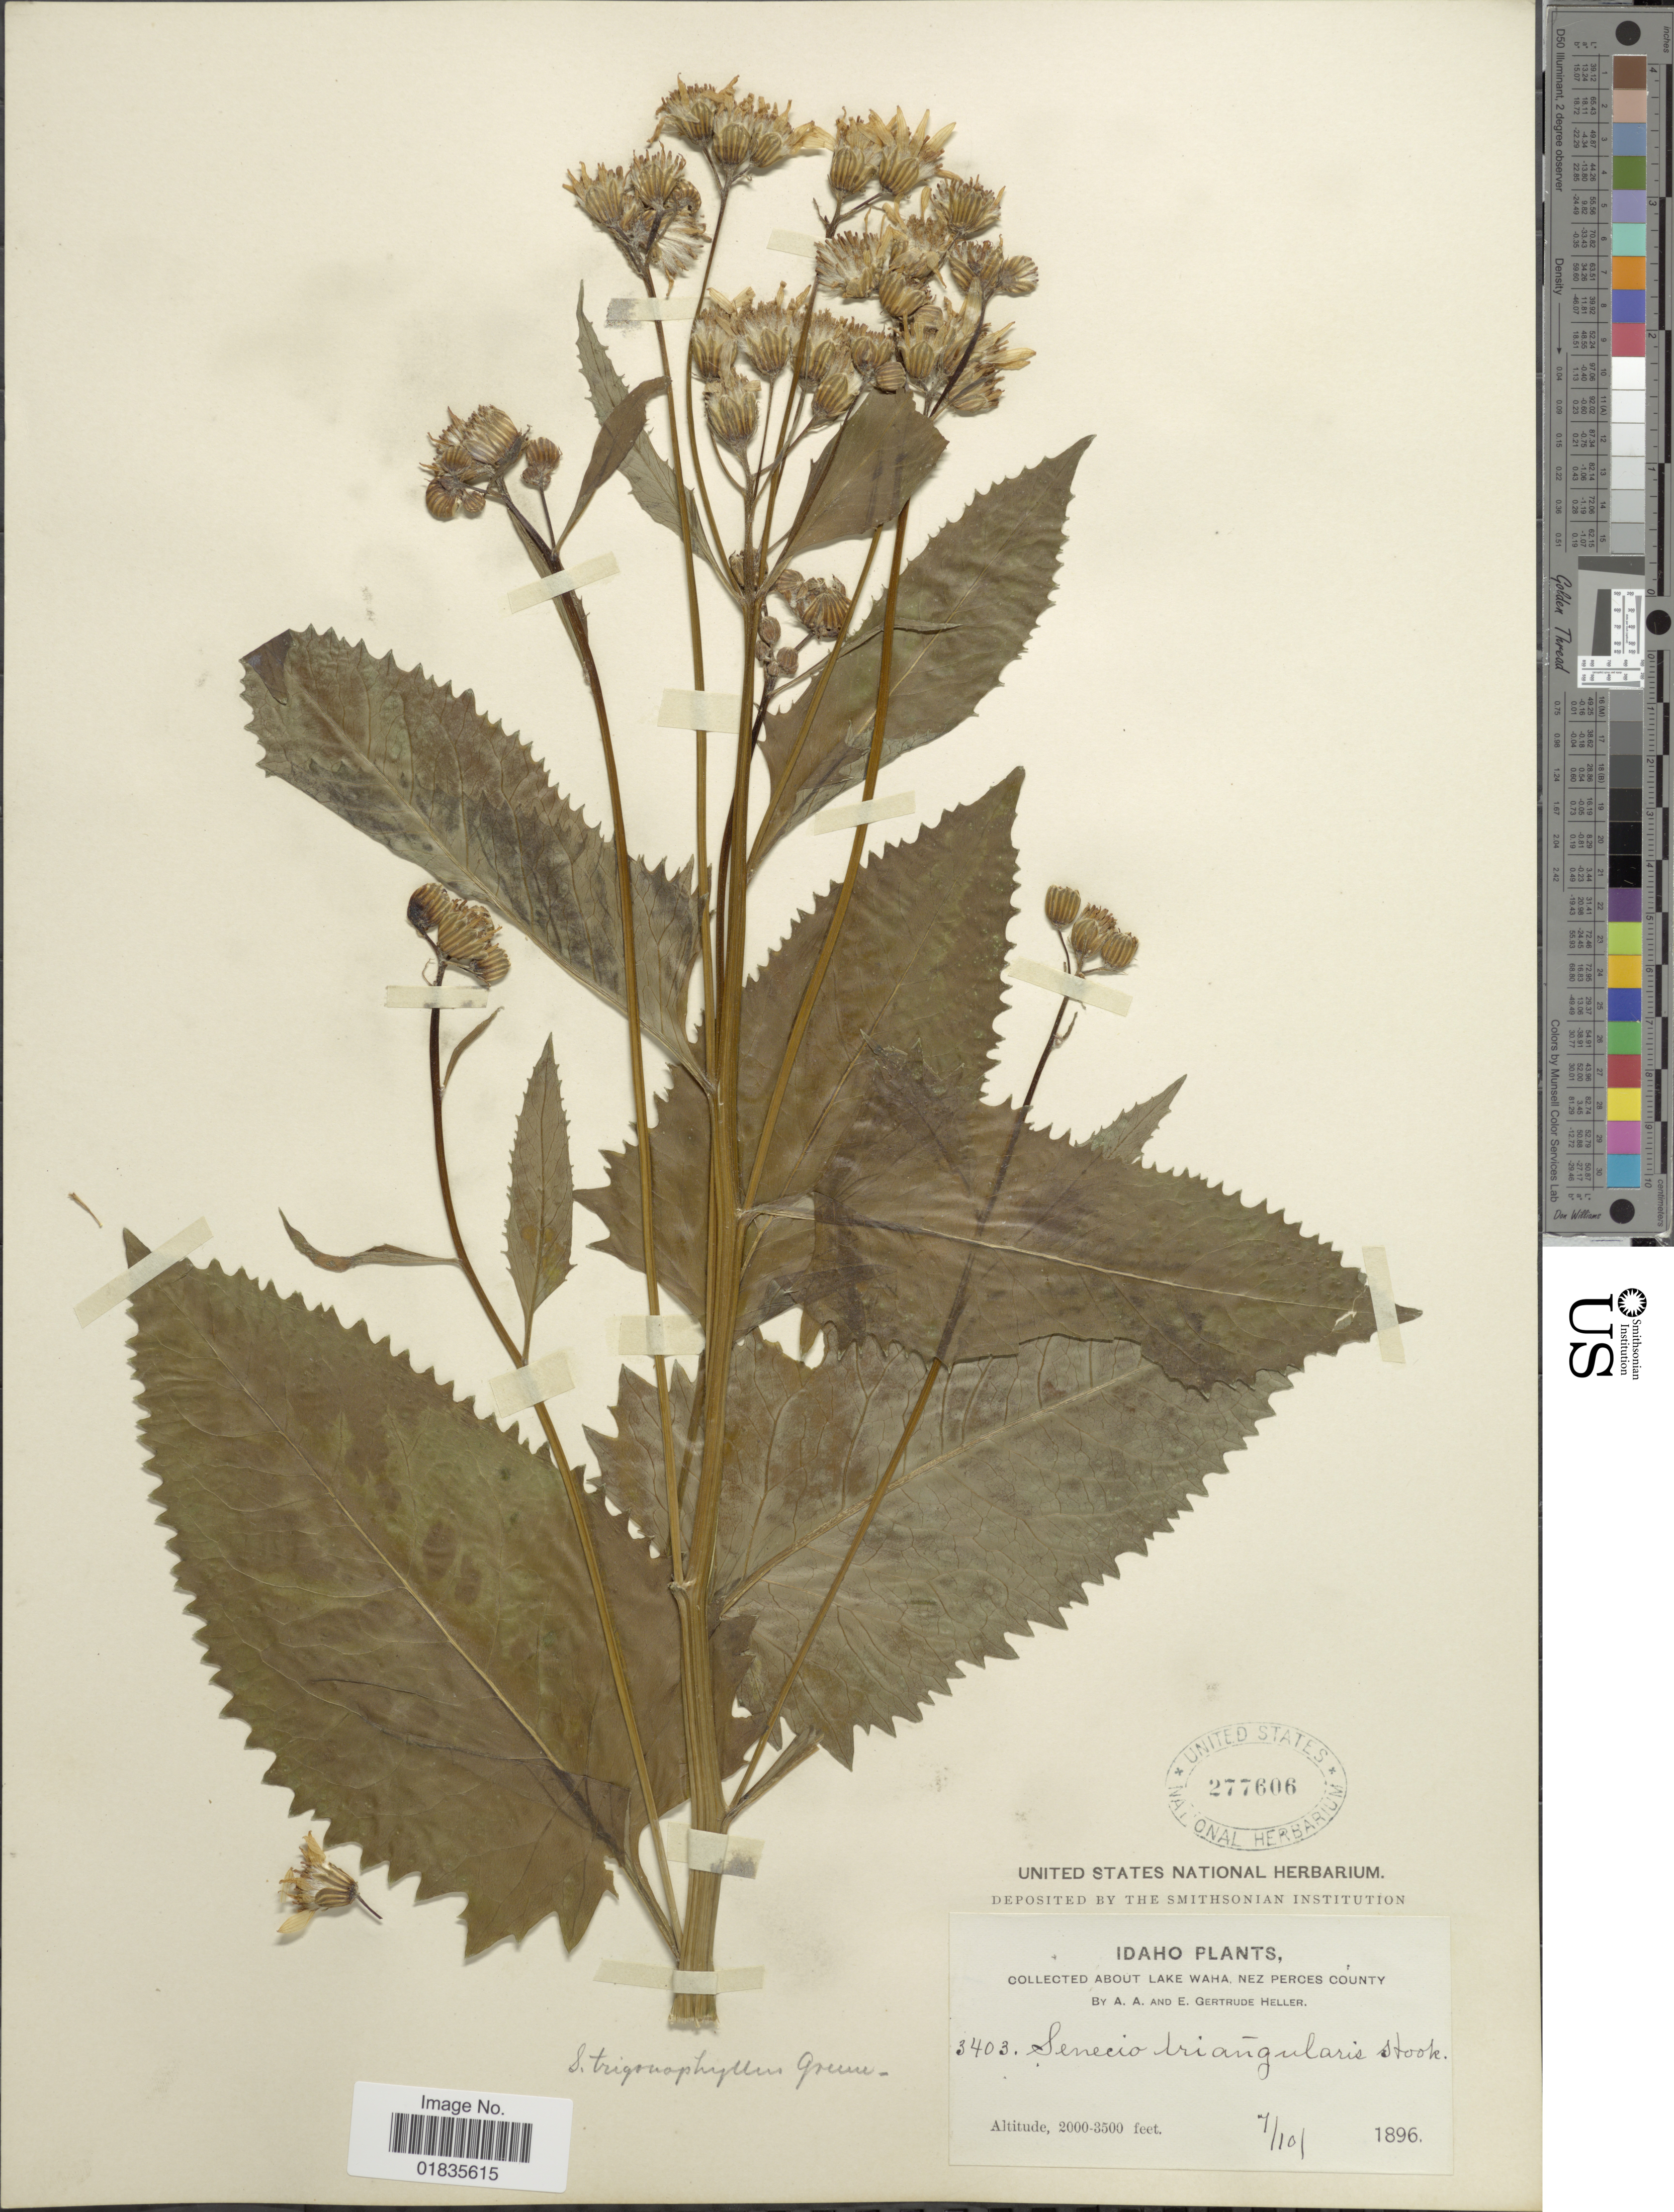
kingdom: Plantae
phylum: Tracheophyta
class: Magnoliopsida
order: Asterales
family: Asteraceae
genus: Senecio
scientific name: Senecio triangularis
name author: Hook.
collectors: A. A. Heller & E. G. Heller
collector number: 3403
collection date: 1896-07-10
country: United States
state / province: Idaho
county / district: Nez Perce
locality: About Lake Waha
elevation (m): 610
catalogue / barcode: US 277606